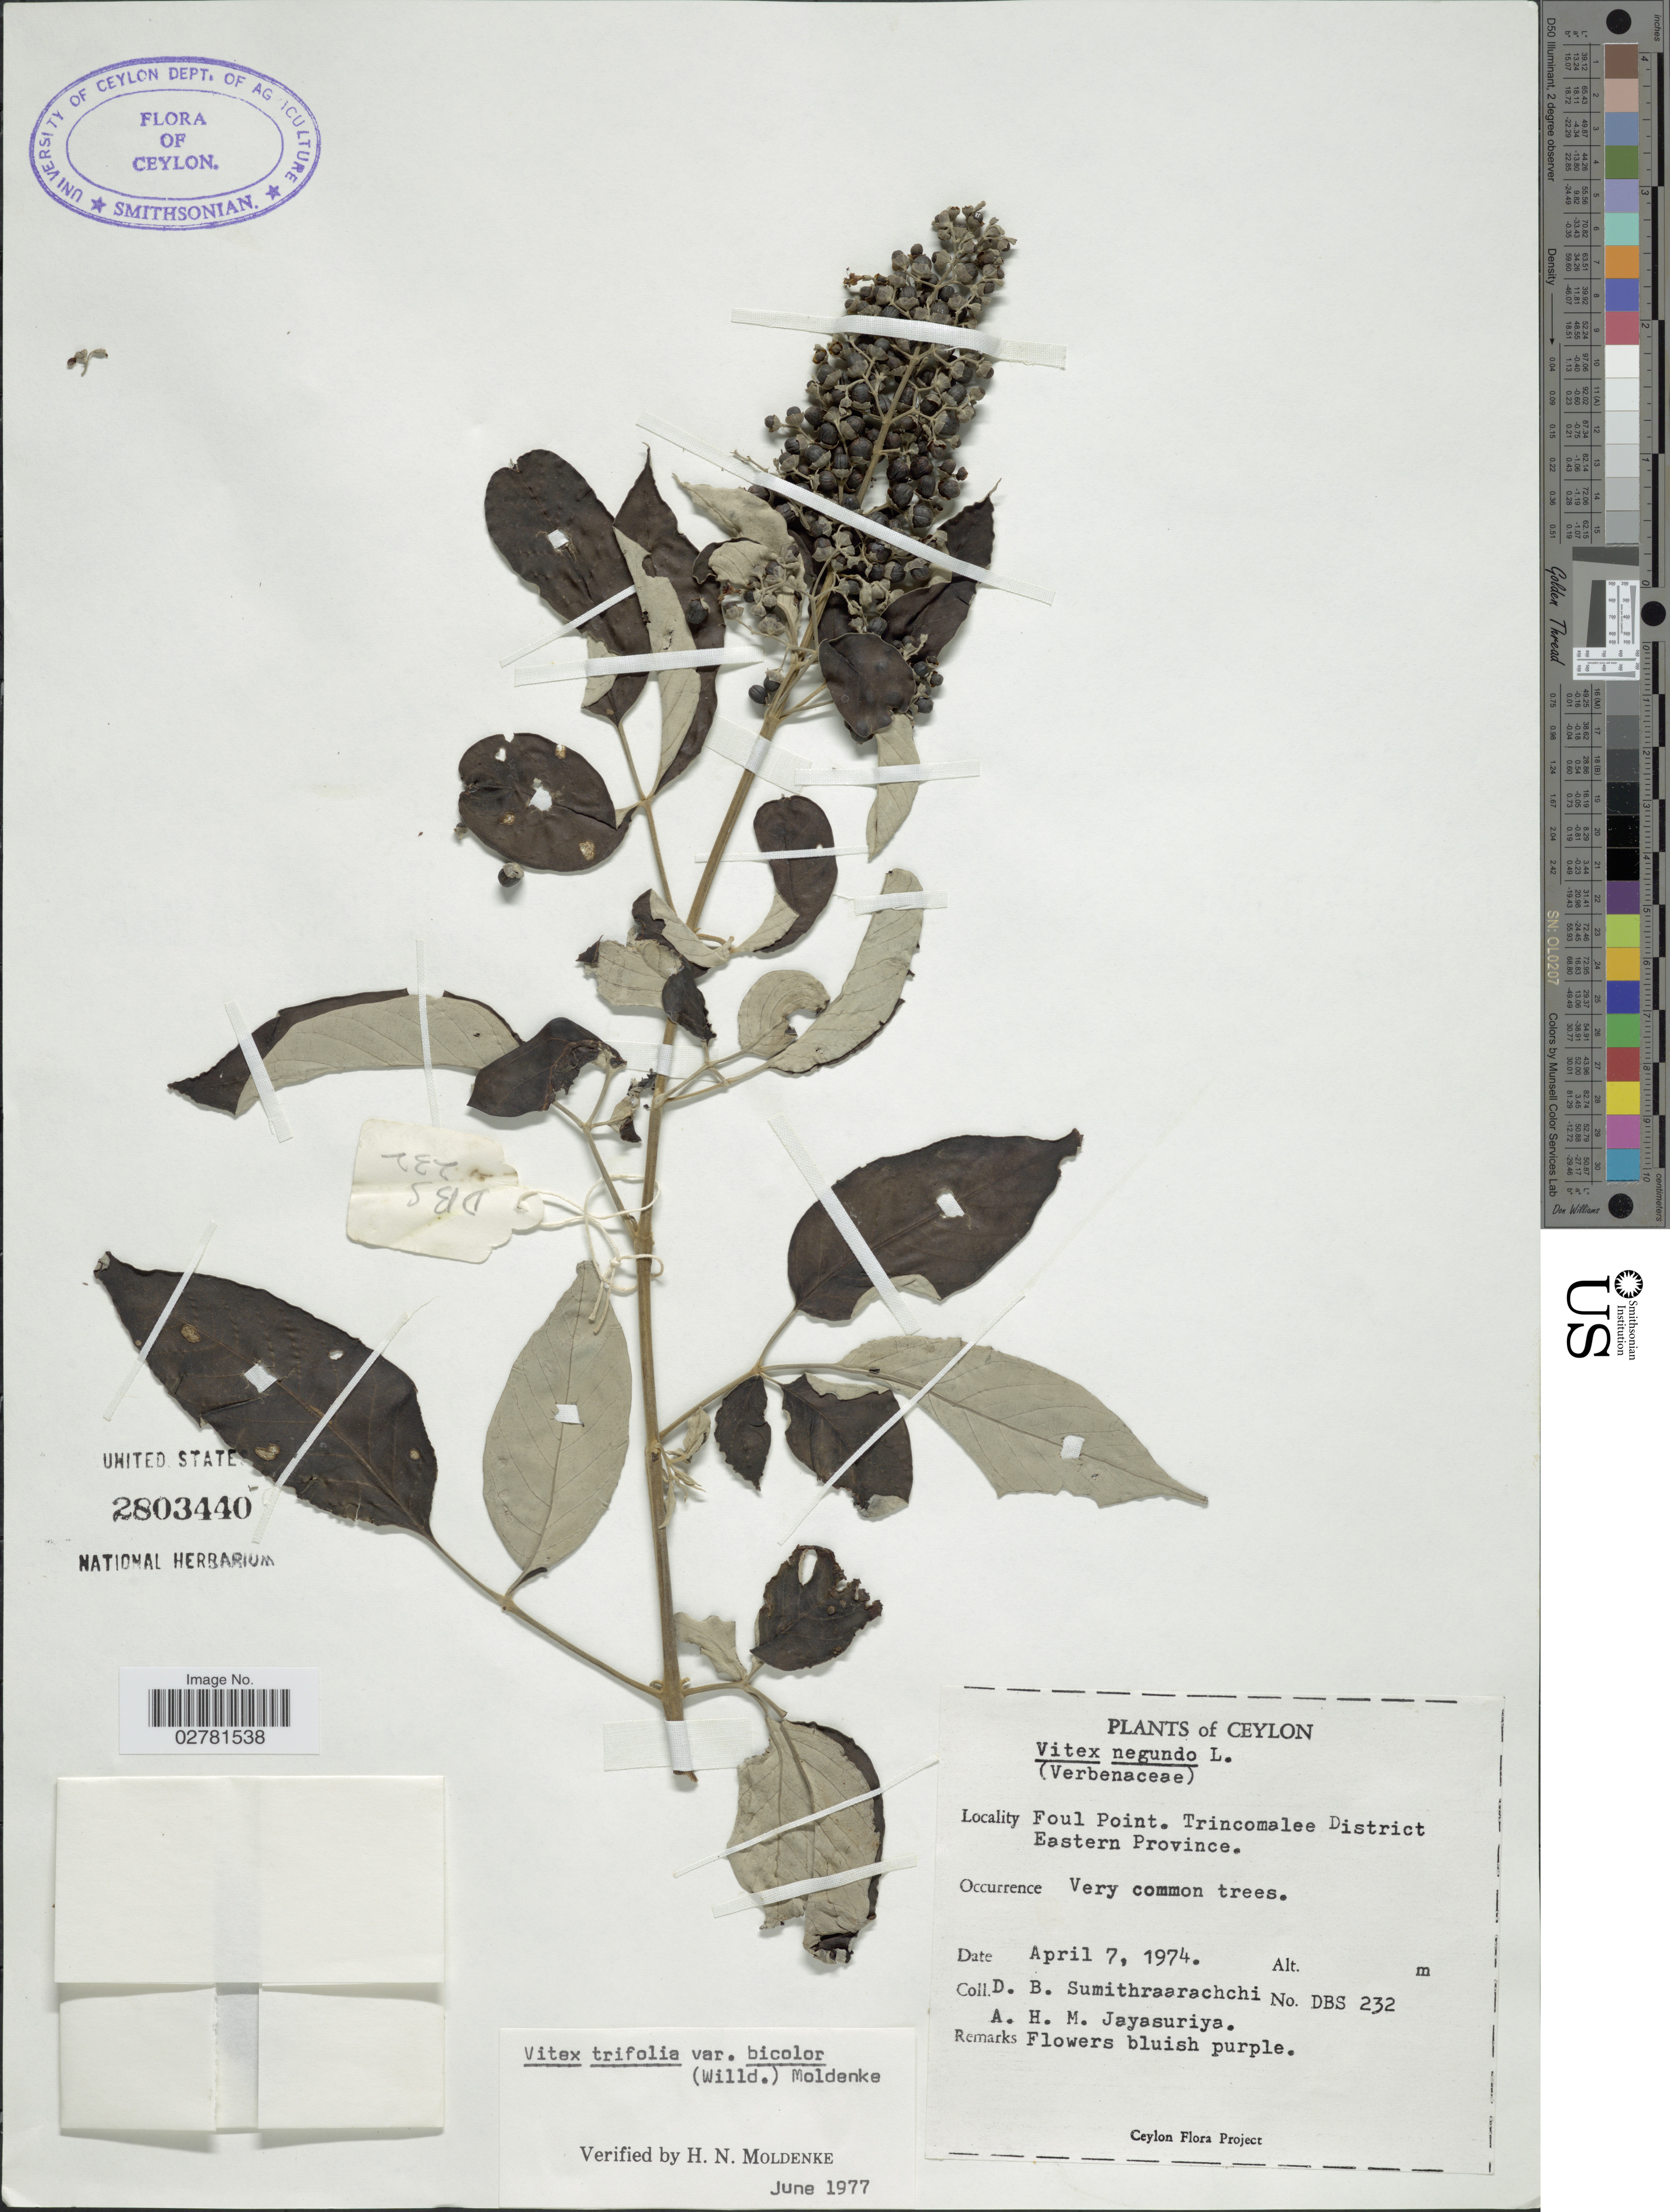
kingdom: Plantae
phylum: Tracheophyta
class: Magnoliopsida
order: Lamiales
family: Lamiaceae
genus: Vitex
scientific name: Vitex trifolia var. bicolor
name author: (Willd.) Moldenke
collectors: D. B. Sumithraarachchi & A. H. Jayasuriya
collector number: DBS232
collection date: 1974-04-07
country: Sri Lanka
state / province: Eastern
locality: Ceylon. Foil Point. Trincomalee District.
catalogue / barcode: US 2803440